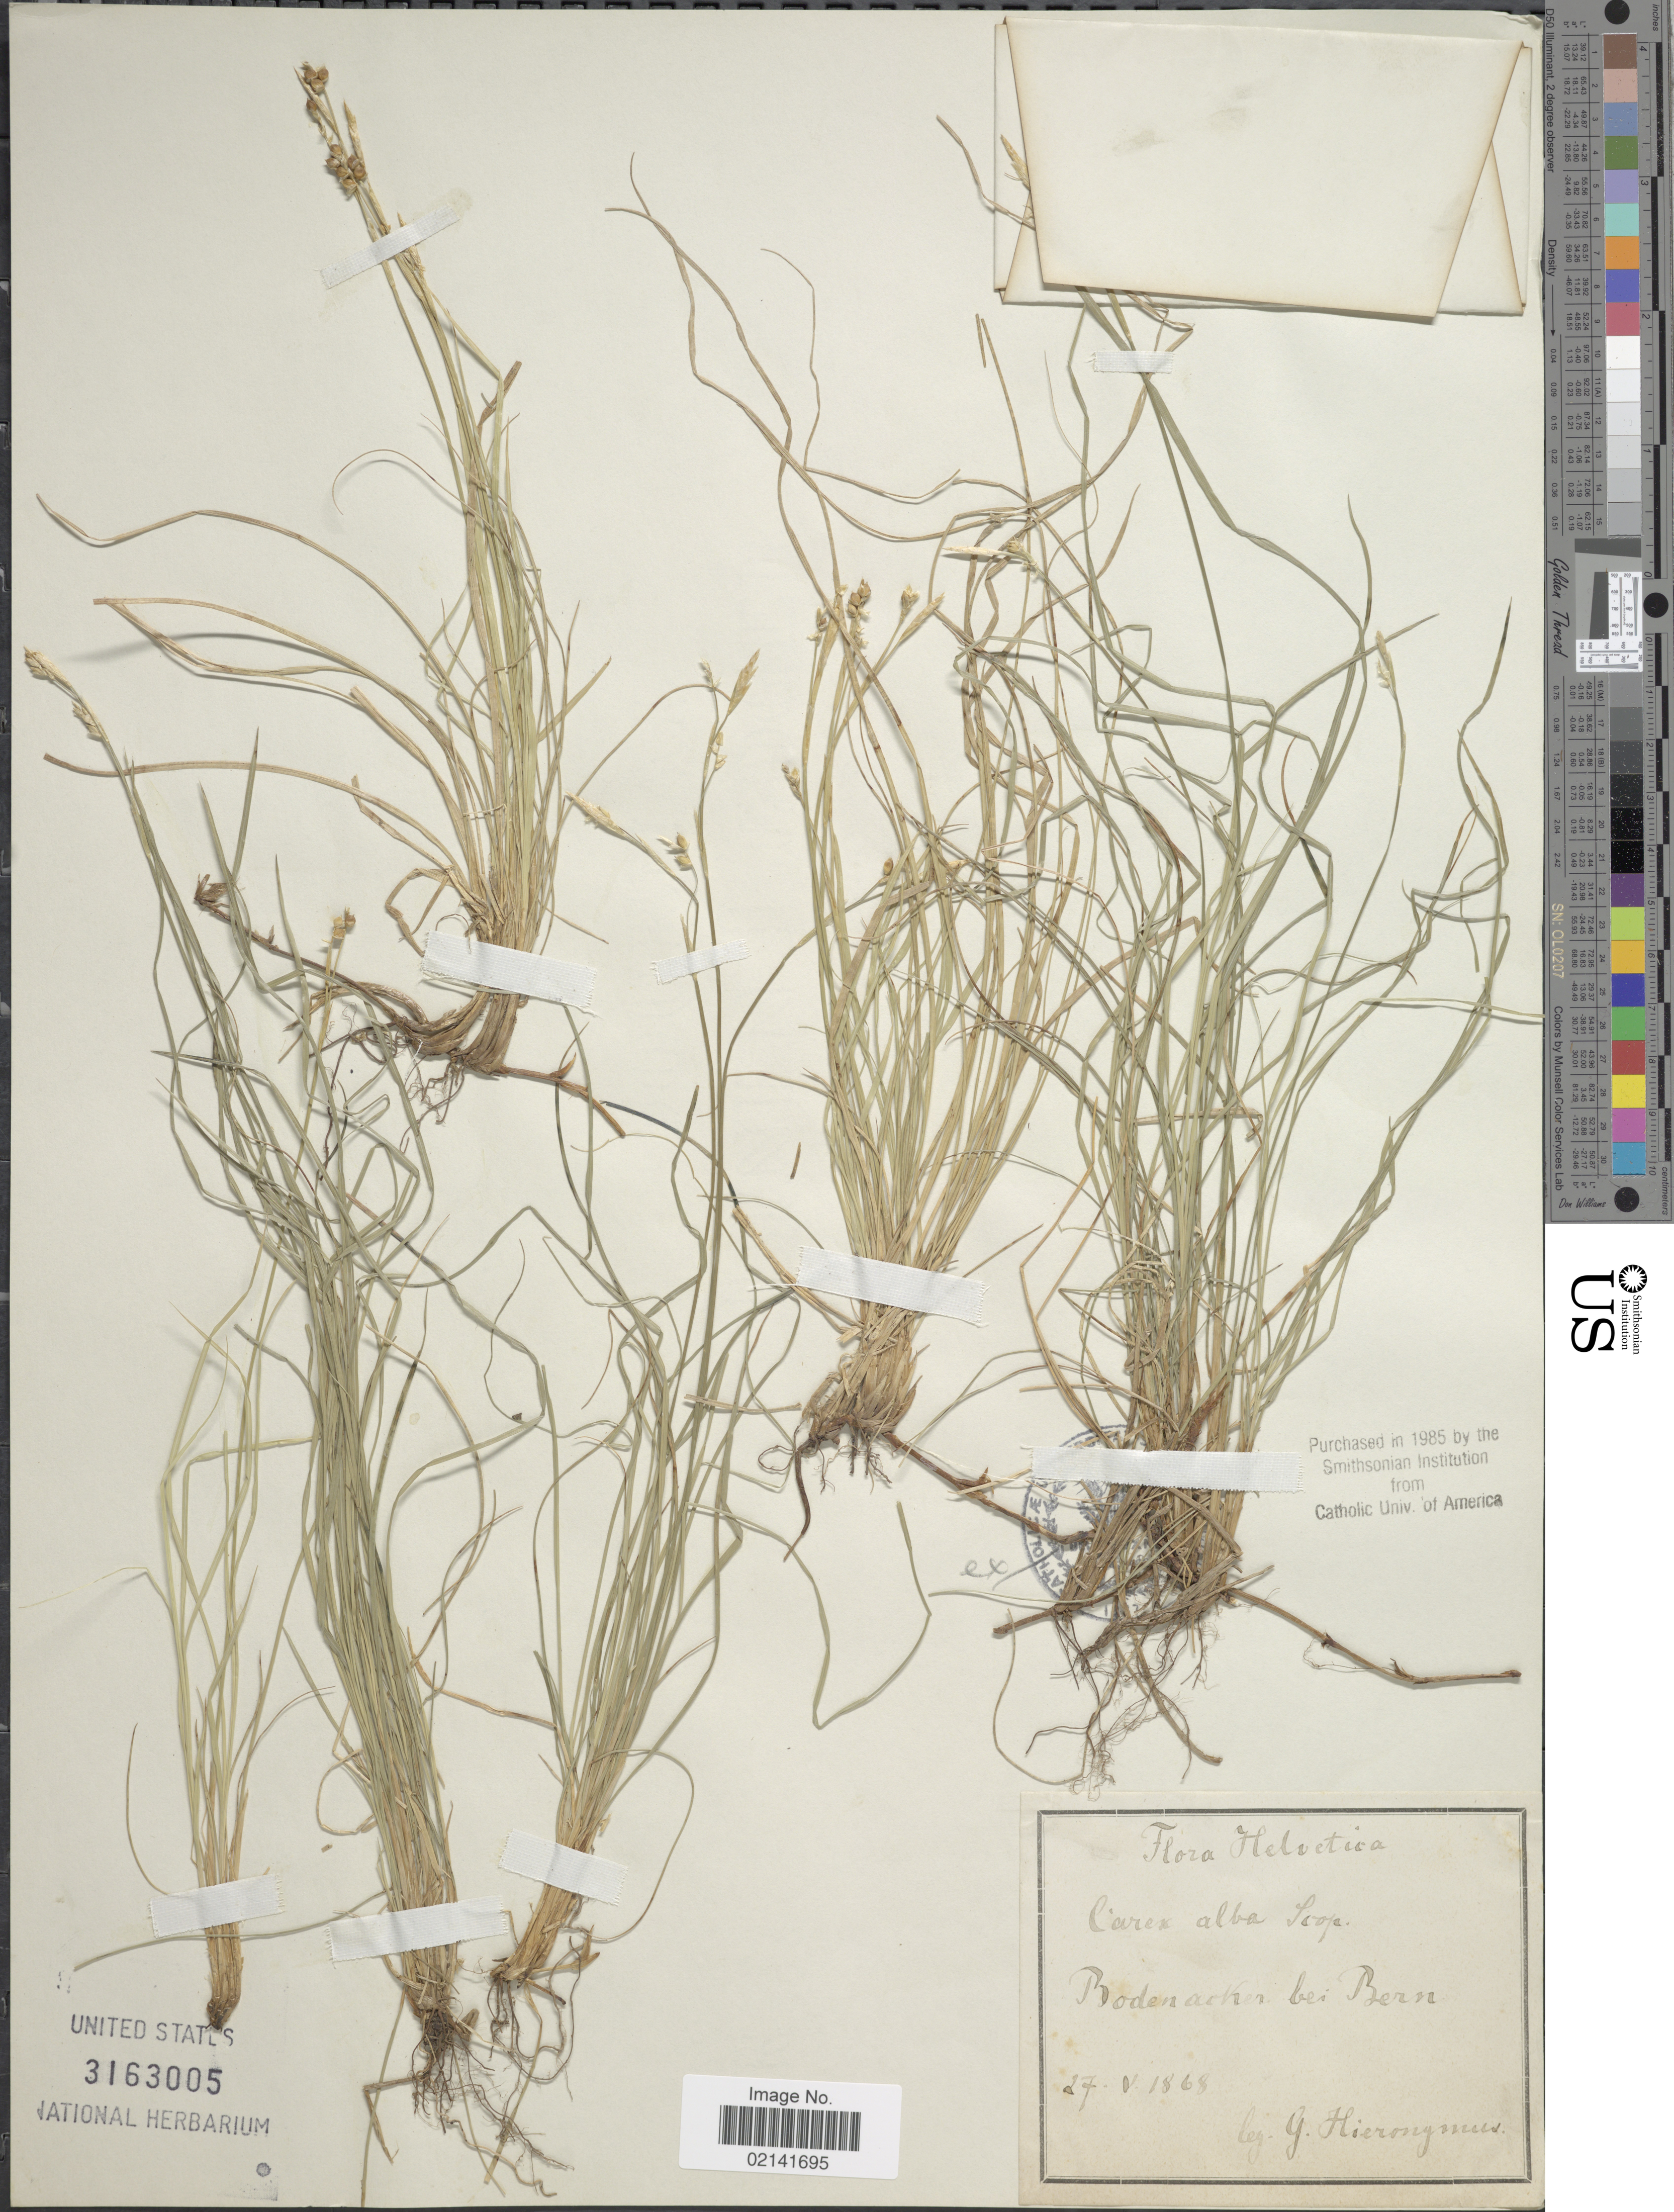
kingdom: Plantae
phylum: Tracheophyta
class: Liliopsida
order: Poales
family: Cyperaceae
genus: Carex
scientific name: Carex alba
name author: Scop.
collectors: G. H. Hieronymus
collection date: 1868-05-27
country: Switzerland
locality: Helvetica, Bodenacker bei Bern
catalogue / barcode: US 3163005